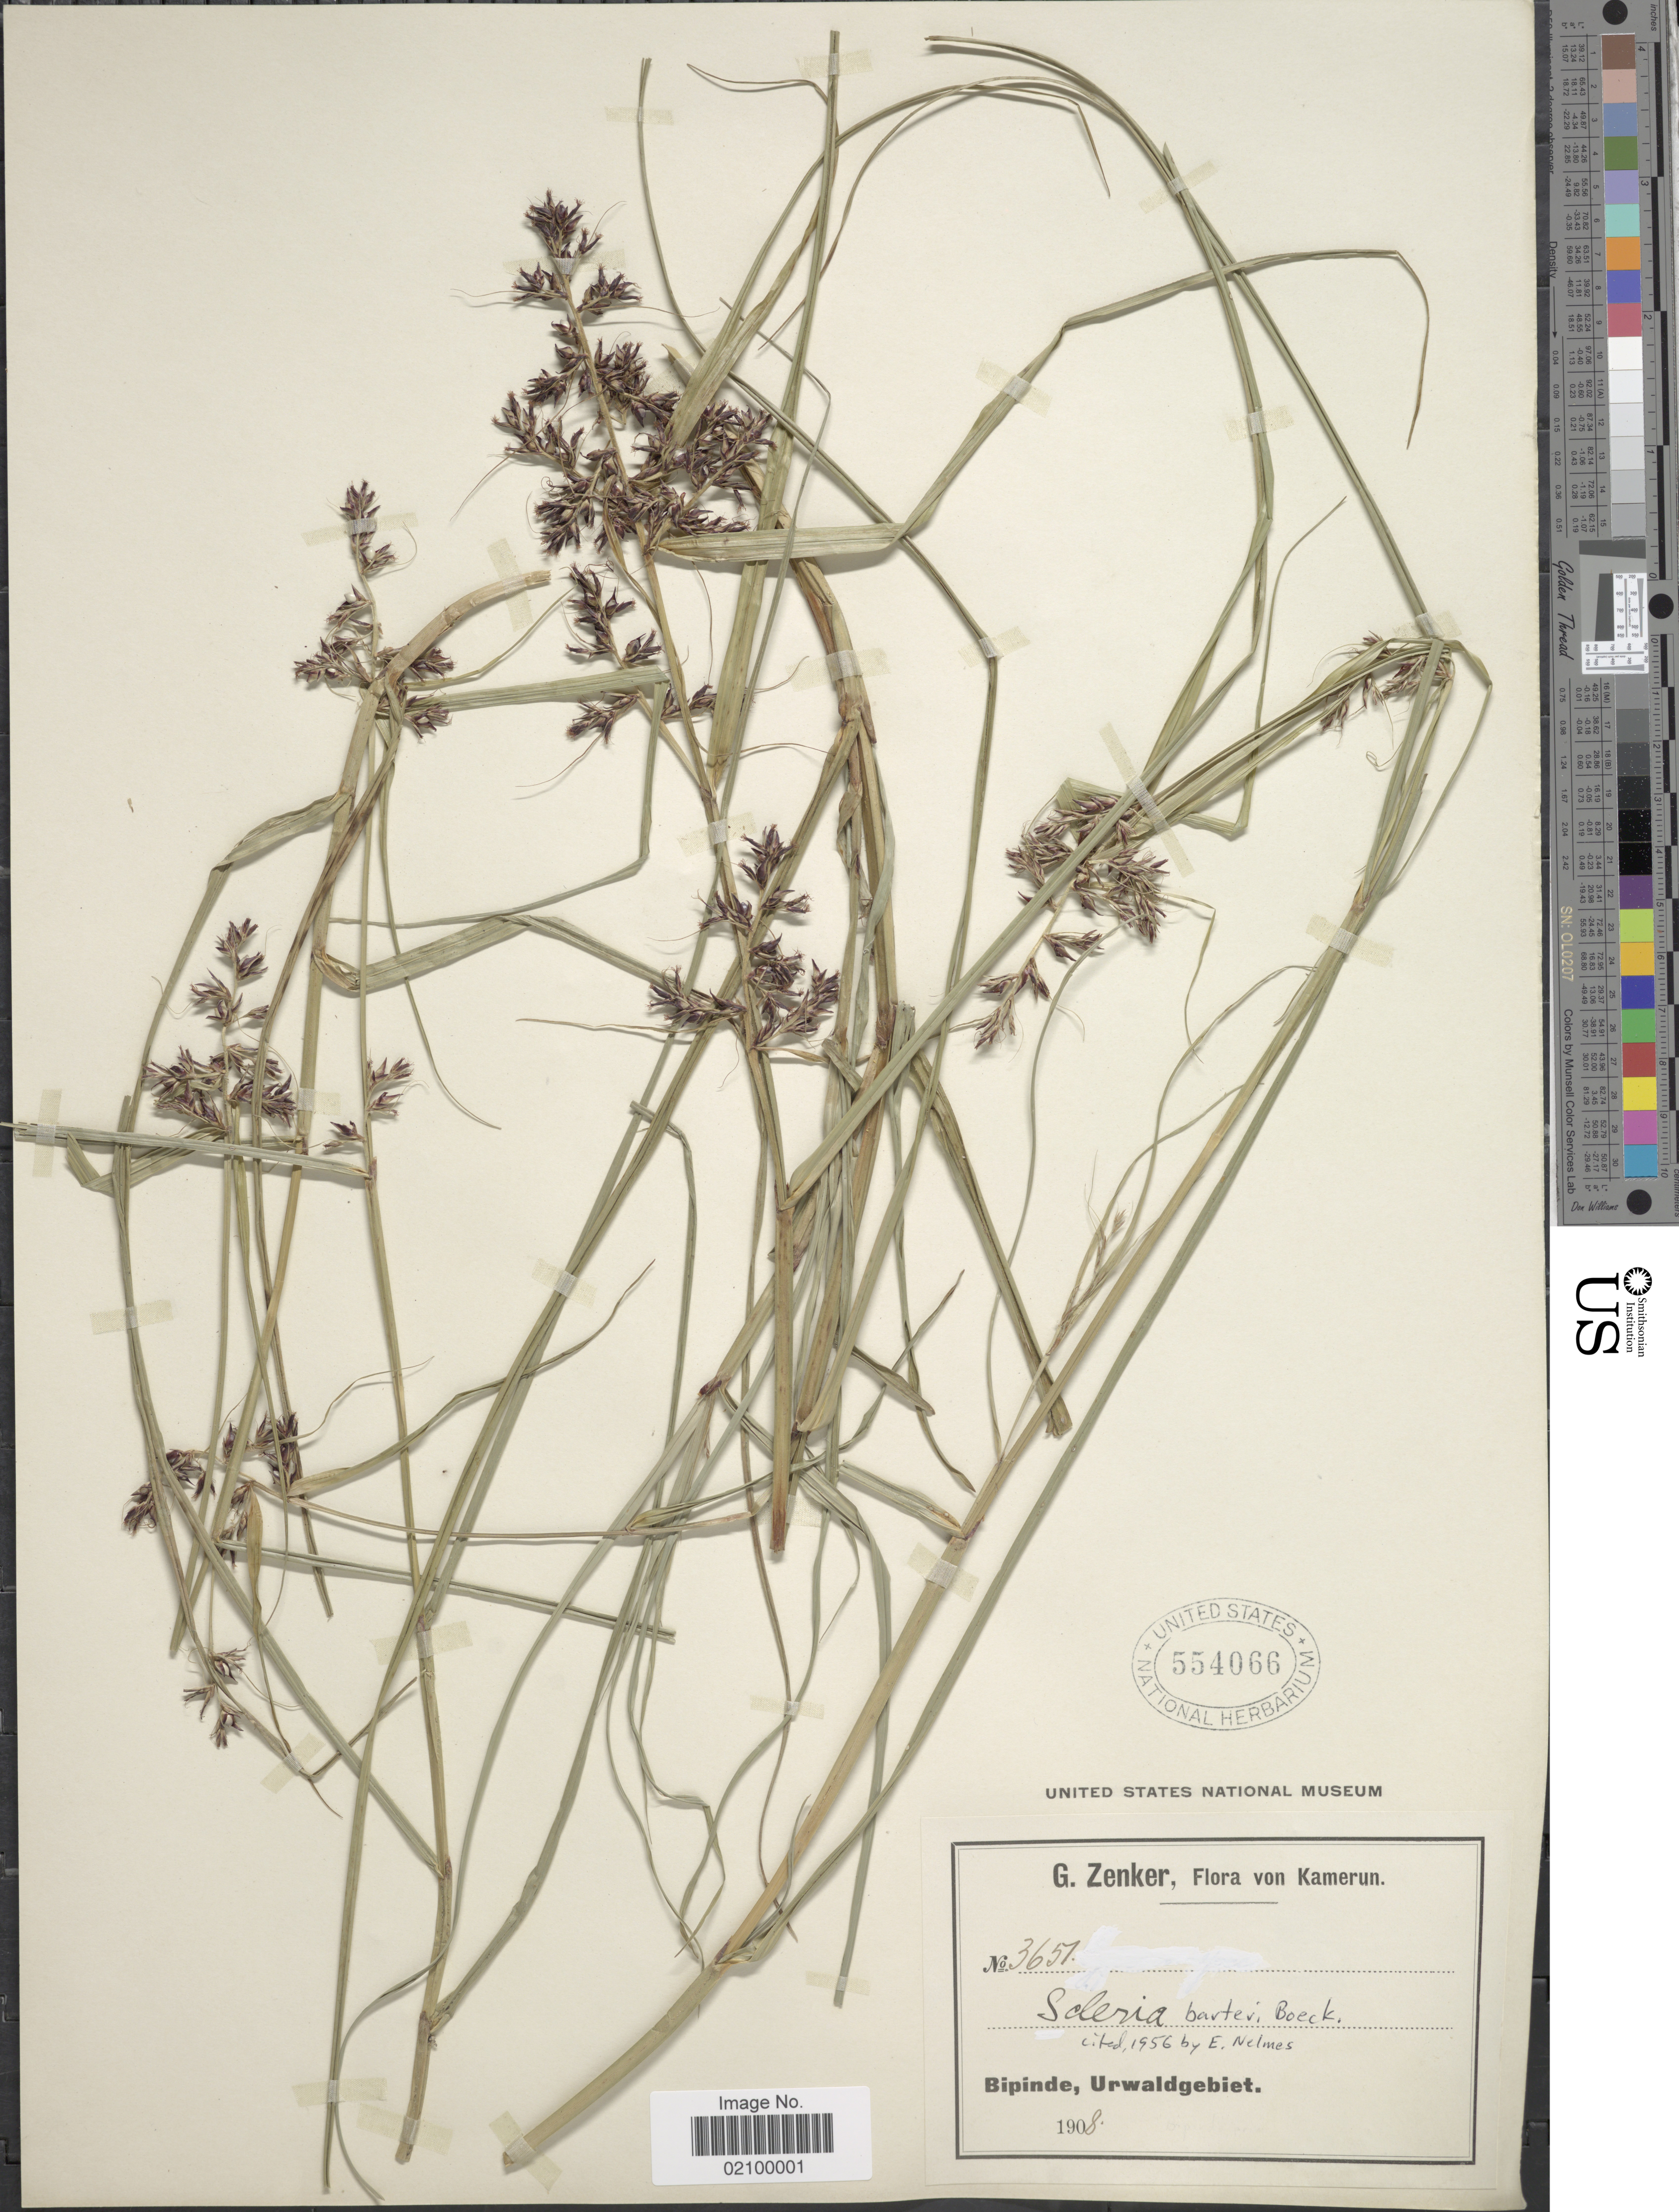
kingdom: Plantae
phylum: Tracheophyta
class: Liliopsida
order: Poales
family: Cyperaceae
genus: Scleria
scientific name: Scleria boivinii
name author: Steud.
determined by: Strong, Mark T., (BOT), Smithsonian Institution - National Museum of Natural History (UNITED STATES)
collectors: G. A. Zenker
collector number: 3651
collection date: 1908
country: Cameroon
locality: Bipinde, Urwaldgebiet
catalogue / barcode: US 554066